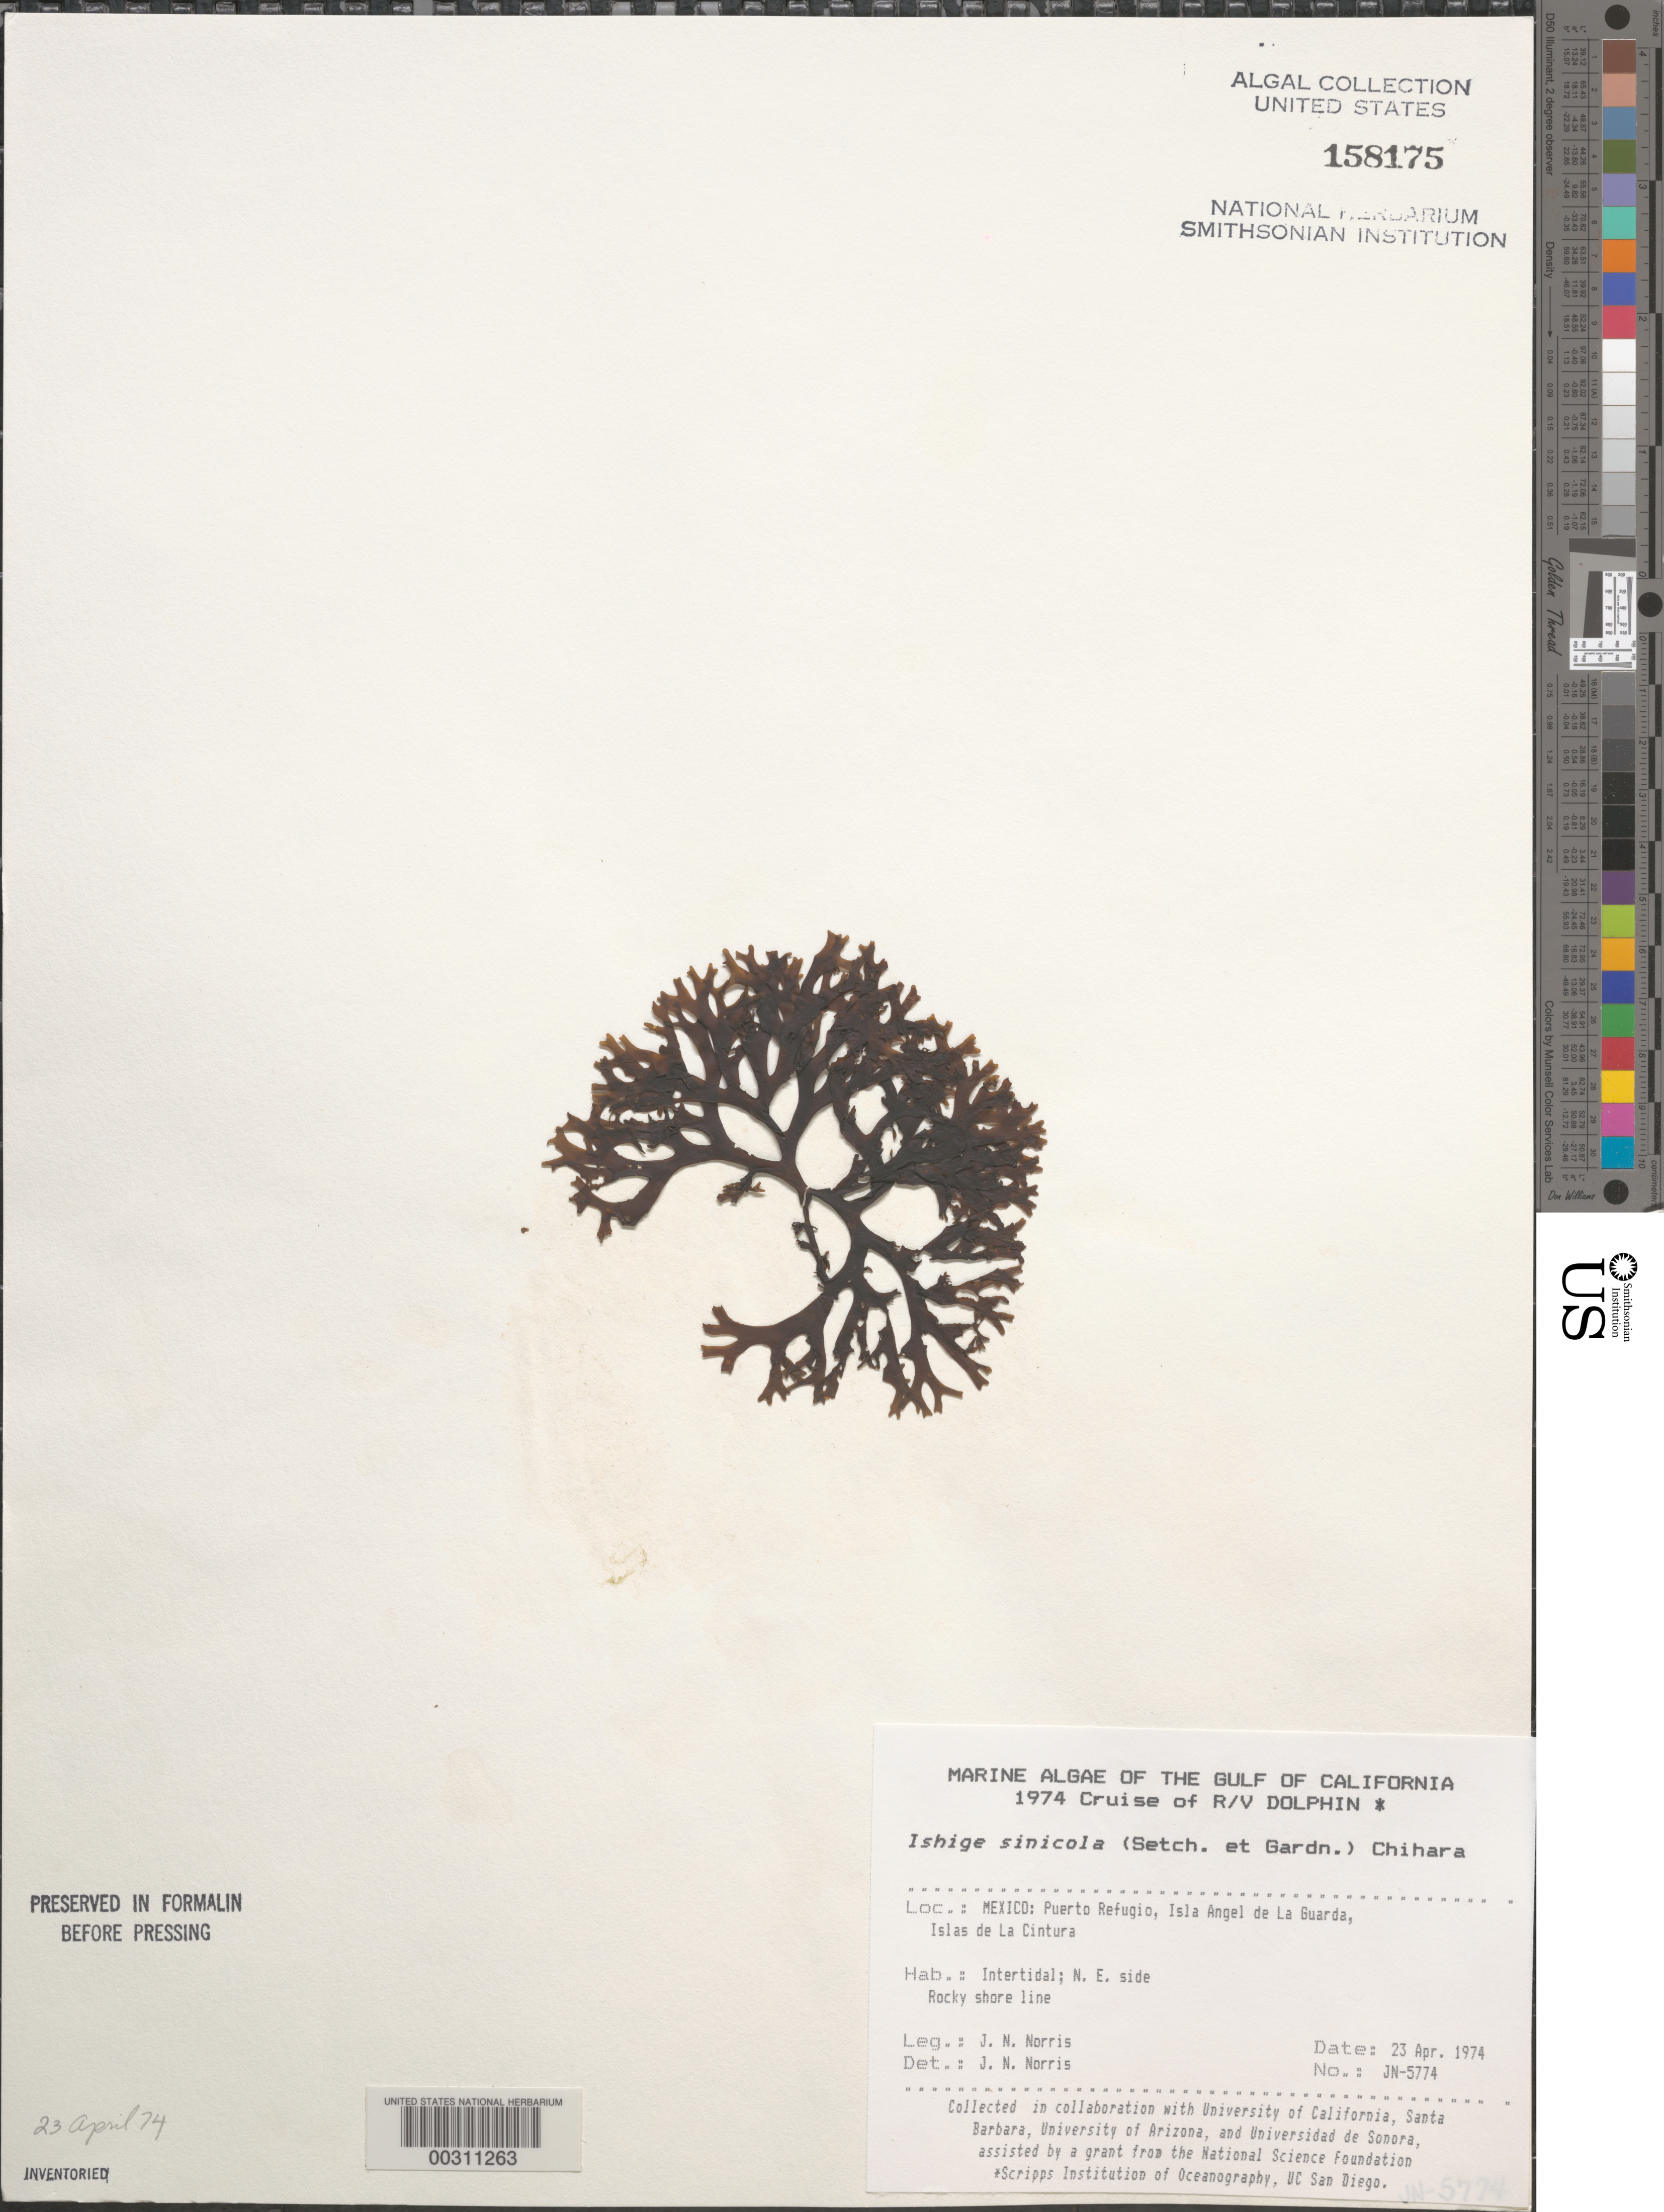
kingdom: Chromista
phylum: Ochrophyta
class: Phaeophyceae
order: Ishigeales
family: Ishigeaceae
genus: Ishige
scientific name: Ishige sinicola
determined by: Norris, James N.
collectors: J. N. Norris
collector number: JN-5774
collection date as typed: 23 Apr 1974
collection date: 1974-04-23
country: Mexico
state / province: Baja California Norte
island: Isla Angel de la Guarda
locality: Puerto Refugio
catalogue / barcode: US 158175